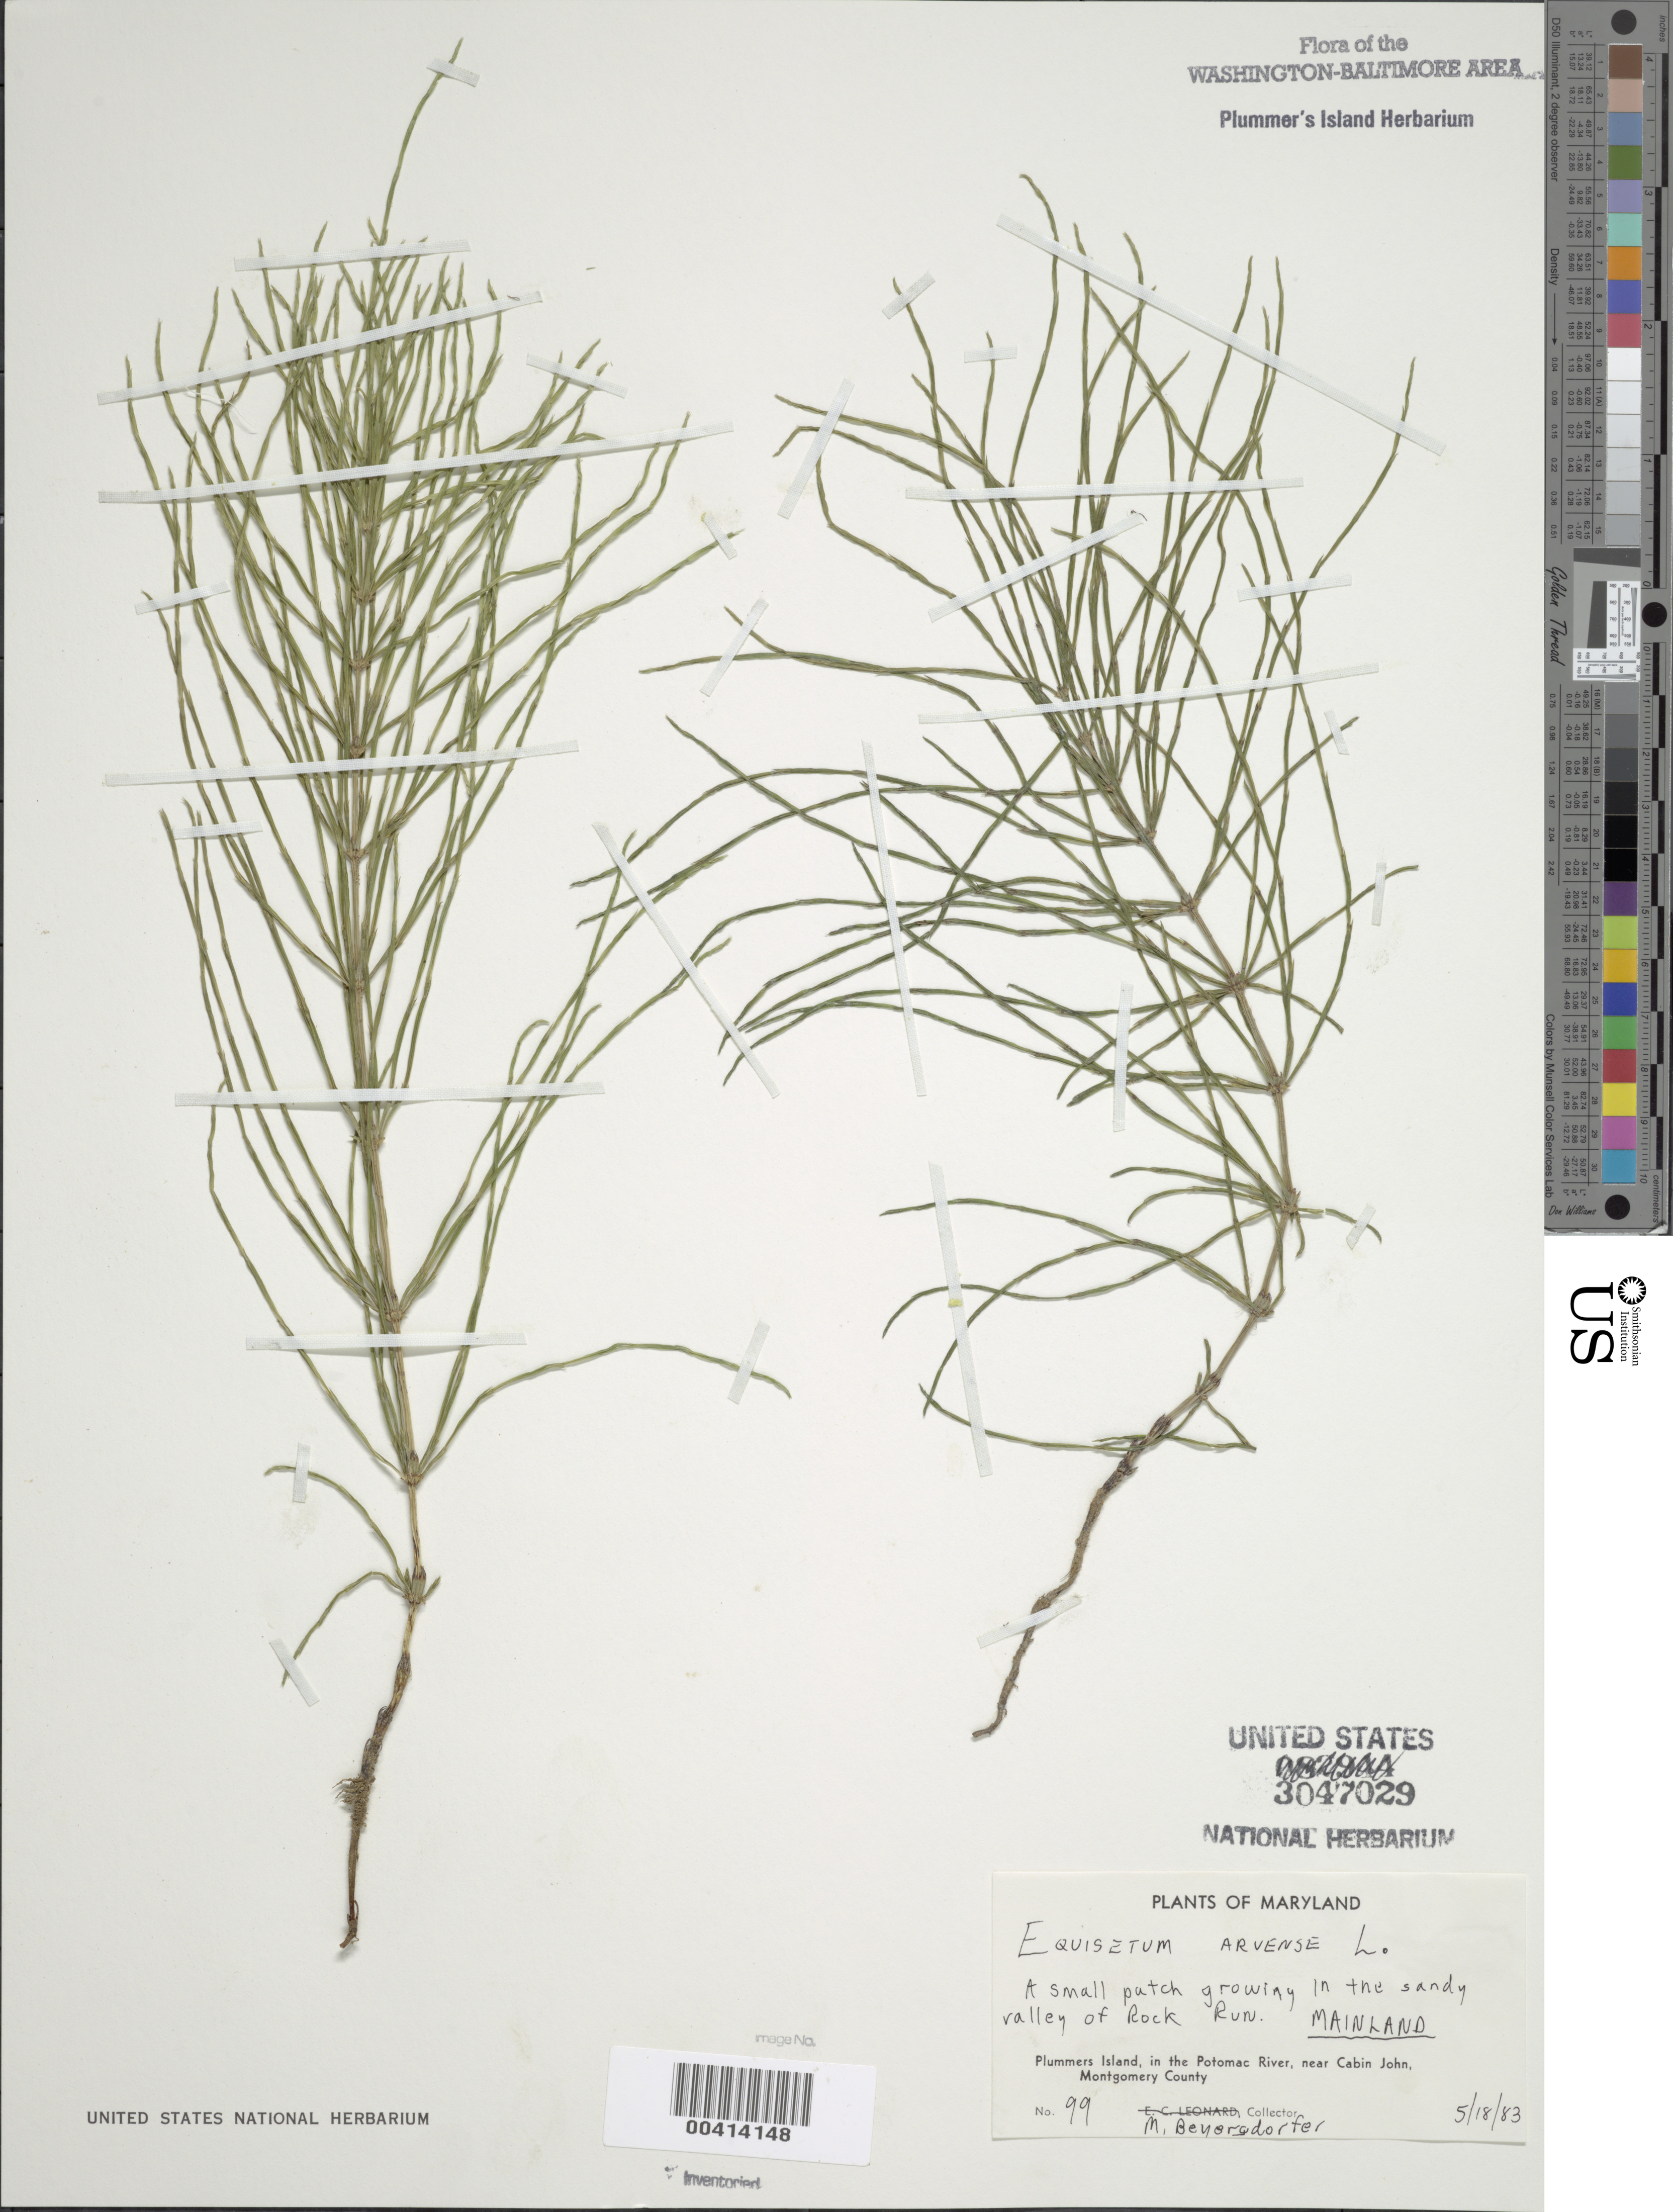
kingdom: Plantae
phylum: Tracheophyta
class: Polypodiopsida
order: Equisetales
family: Equisetaceae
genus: Equisetum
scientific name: Equisetum arvense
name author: L.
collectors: M. Beyersdorfer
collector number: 99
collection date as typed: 18 May 1983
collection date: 1983-05-18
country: United States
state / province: Maryland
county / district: Montgomery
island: Plummers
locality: Plummer's Island; Rock Run C. & O. Canal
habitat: Sandy valley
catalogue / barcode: US 3047029